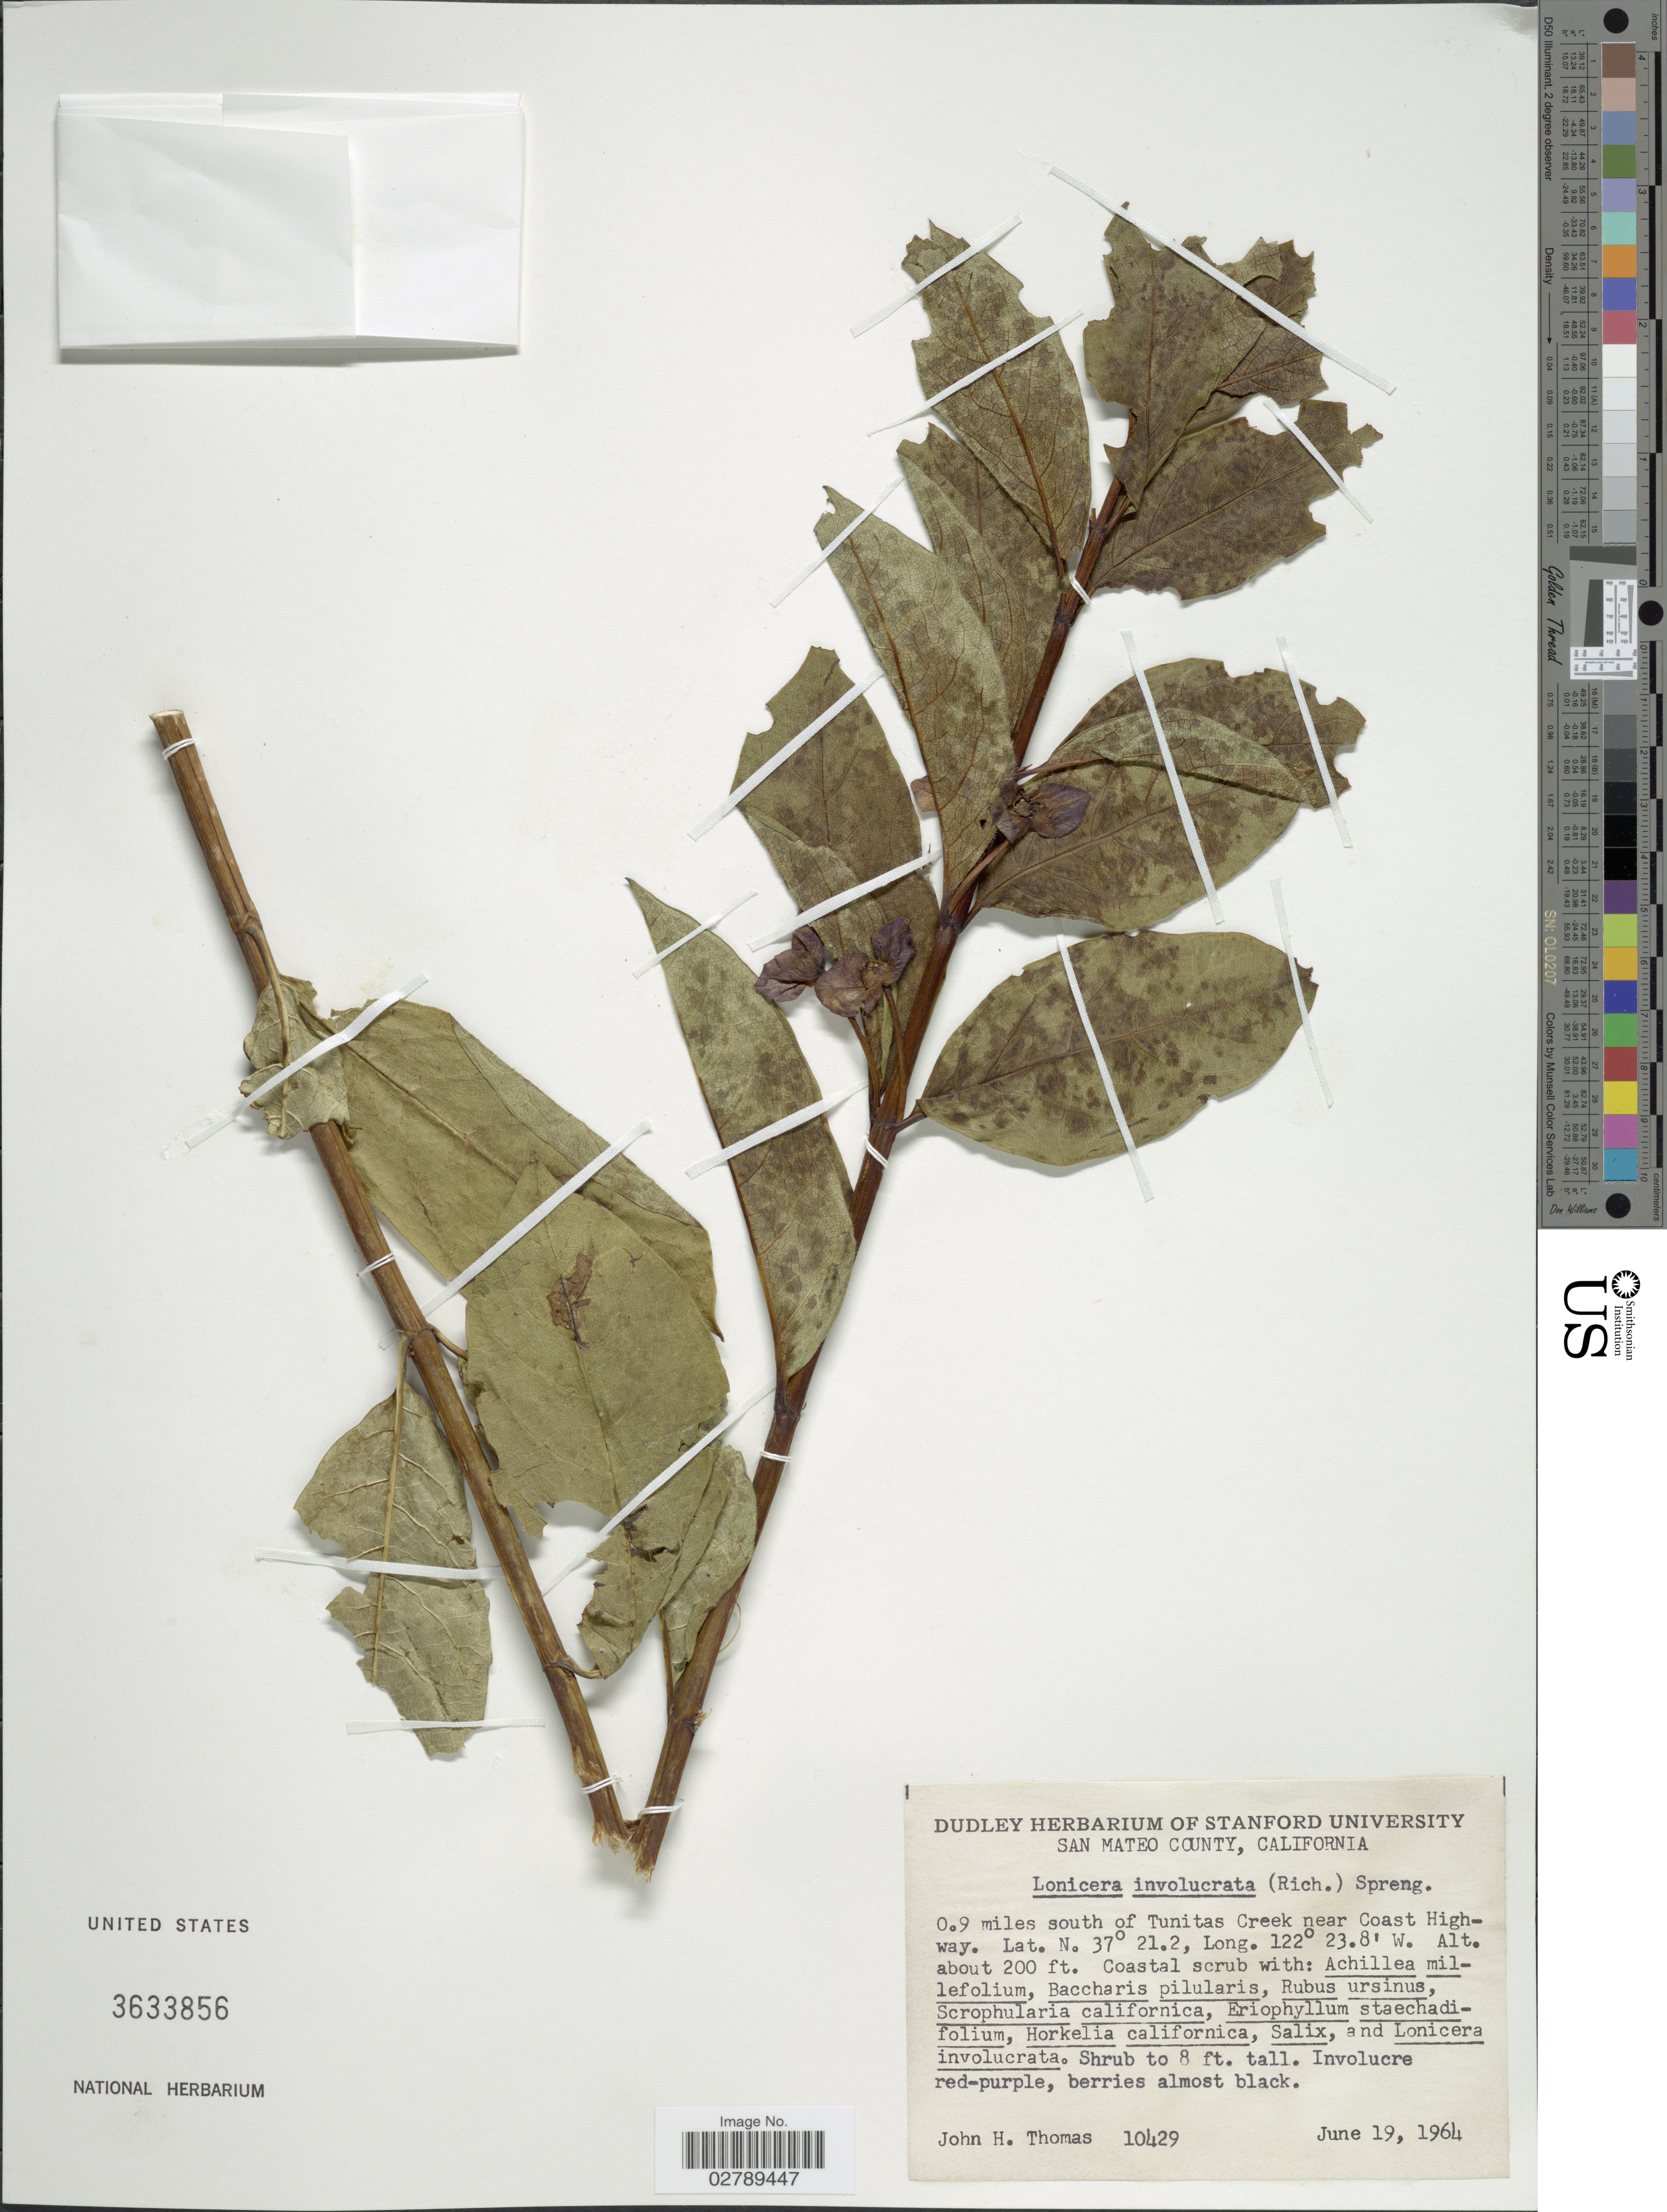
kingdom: Plantae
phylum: Tracheophyta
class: Magnoliopsida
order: Dipsacales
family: Caprifoliaceae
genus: Lonicera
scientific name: Lonicera involucrata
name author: (Richardson) Banks ex Spreng.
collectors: J. H. Thomas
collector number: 10429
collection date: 1964-06-19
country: United States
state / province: California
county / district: San Mateo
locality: San Mateo County. 0.9 miles south of Tunitas Creek near Coast Highway.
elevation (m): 61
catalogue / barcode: US 3633856